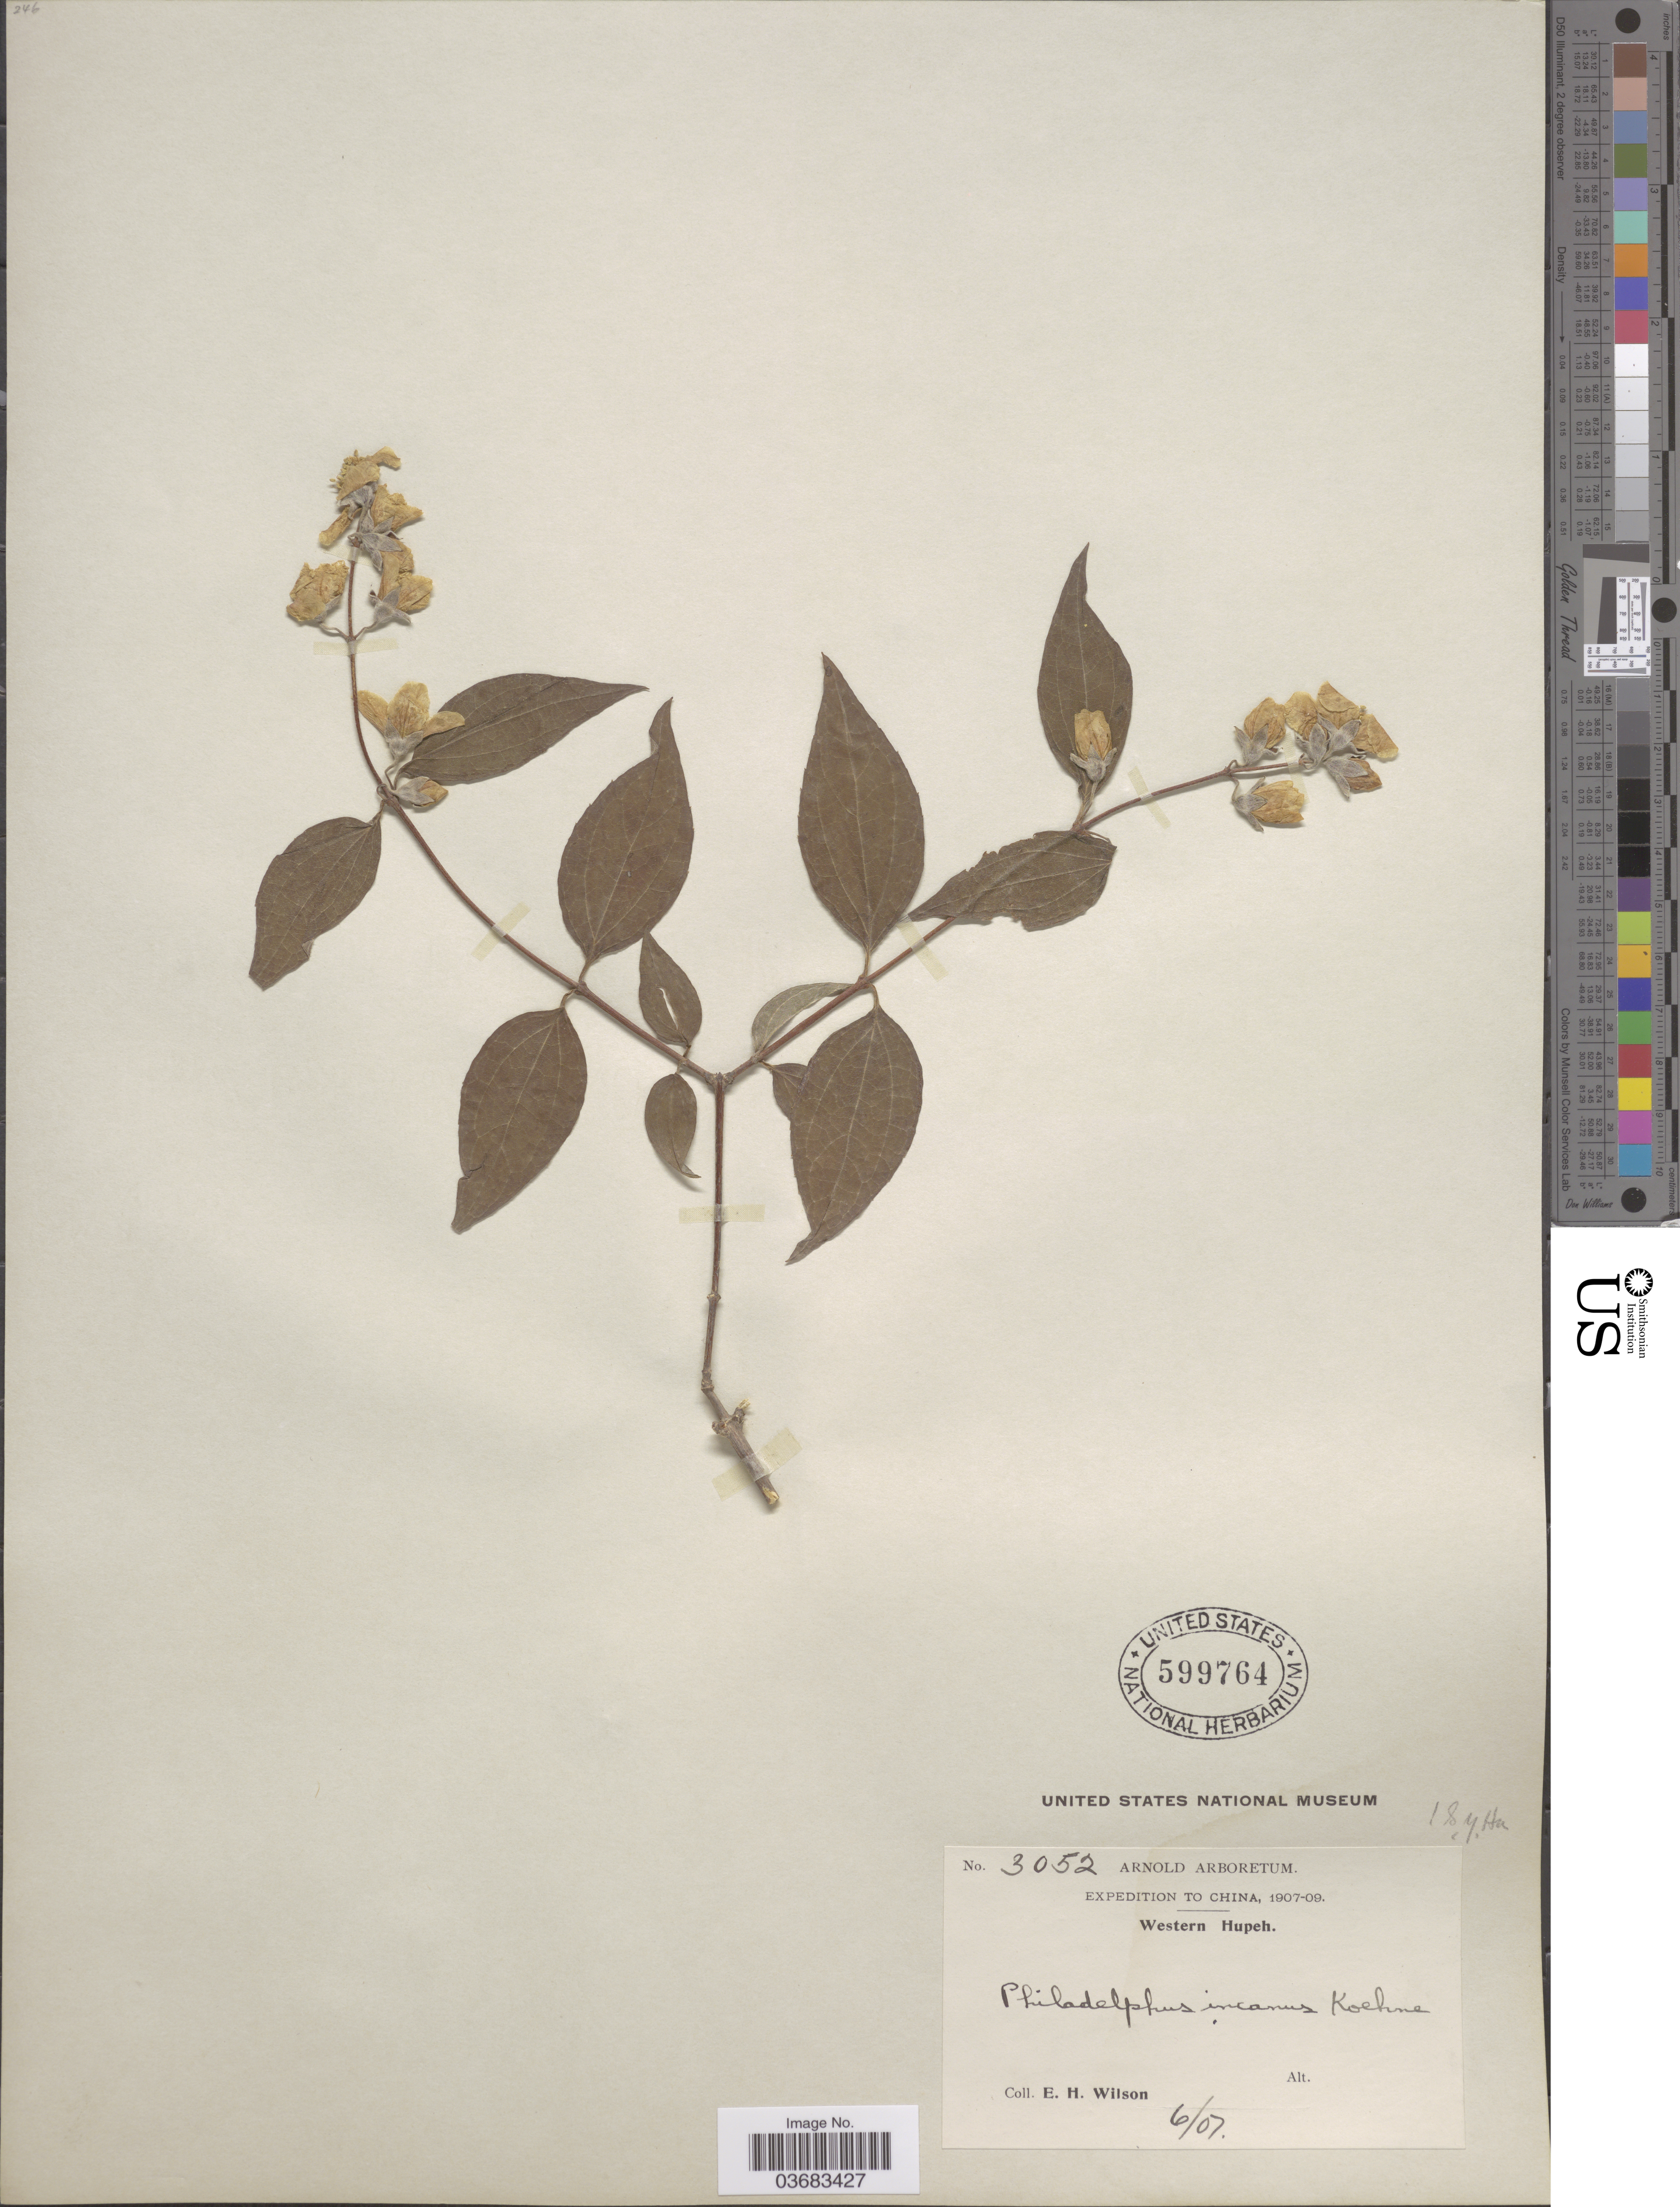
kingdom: Plantae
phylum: Tracheophyta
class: Magnoliopsida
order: Cornales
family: Hydrangeaceae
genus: Philadelphus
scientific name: Philadelphus incanus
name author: Koehne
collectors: E. Wilson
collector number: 3052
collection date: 1907-06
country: China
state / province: Hubei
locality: Expedition to China, 1907-09. Western Hupeh.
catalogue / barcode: US 599764